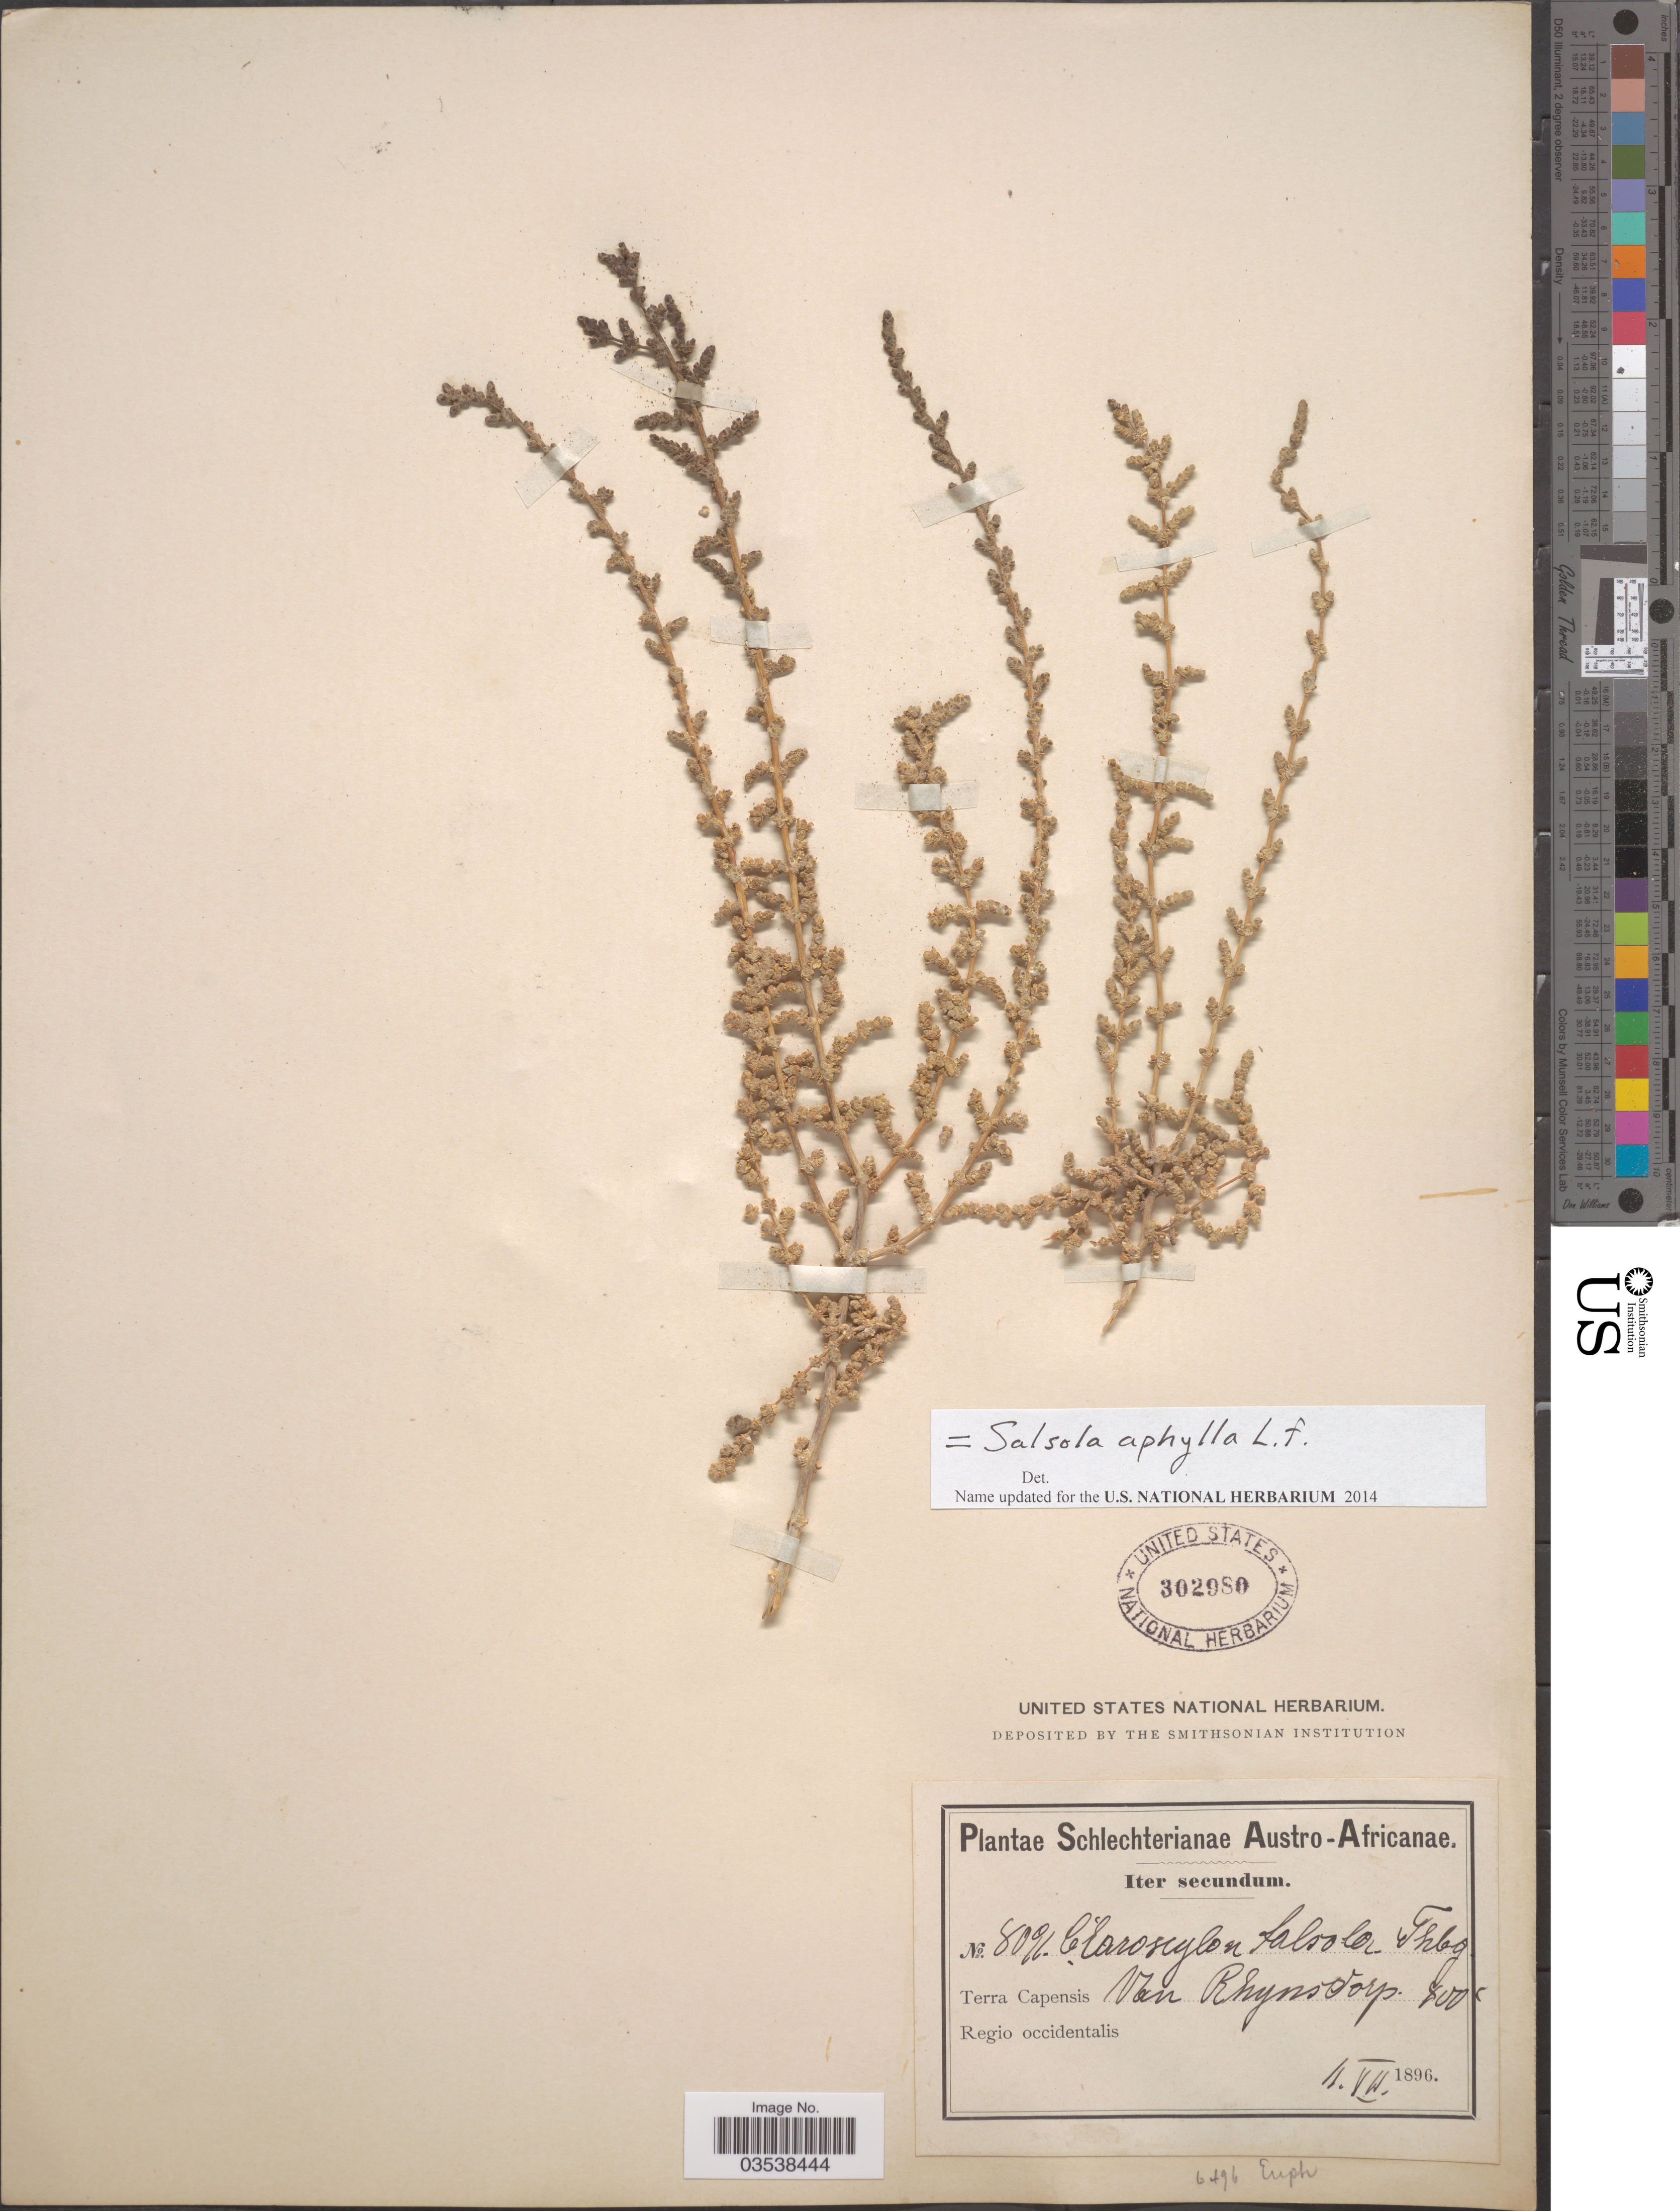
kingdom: Plantae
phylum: Tracheophyta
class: Magnoliopsida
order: Caryophyllales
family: Amaranthaceae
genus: Salsola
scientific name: Salsola aphylla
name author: L.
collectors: Schlechter, --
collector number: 8091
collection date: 1896-07-11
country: South Africa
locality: Austro-Africanae. Terra Capensis. Von Rhynsdorp. Regio occidentalis.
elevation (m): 244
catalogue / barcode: US 302980